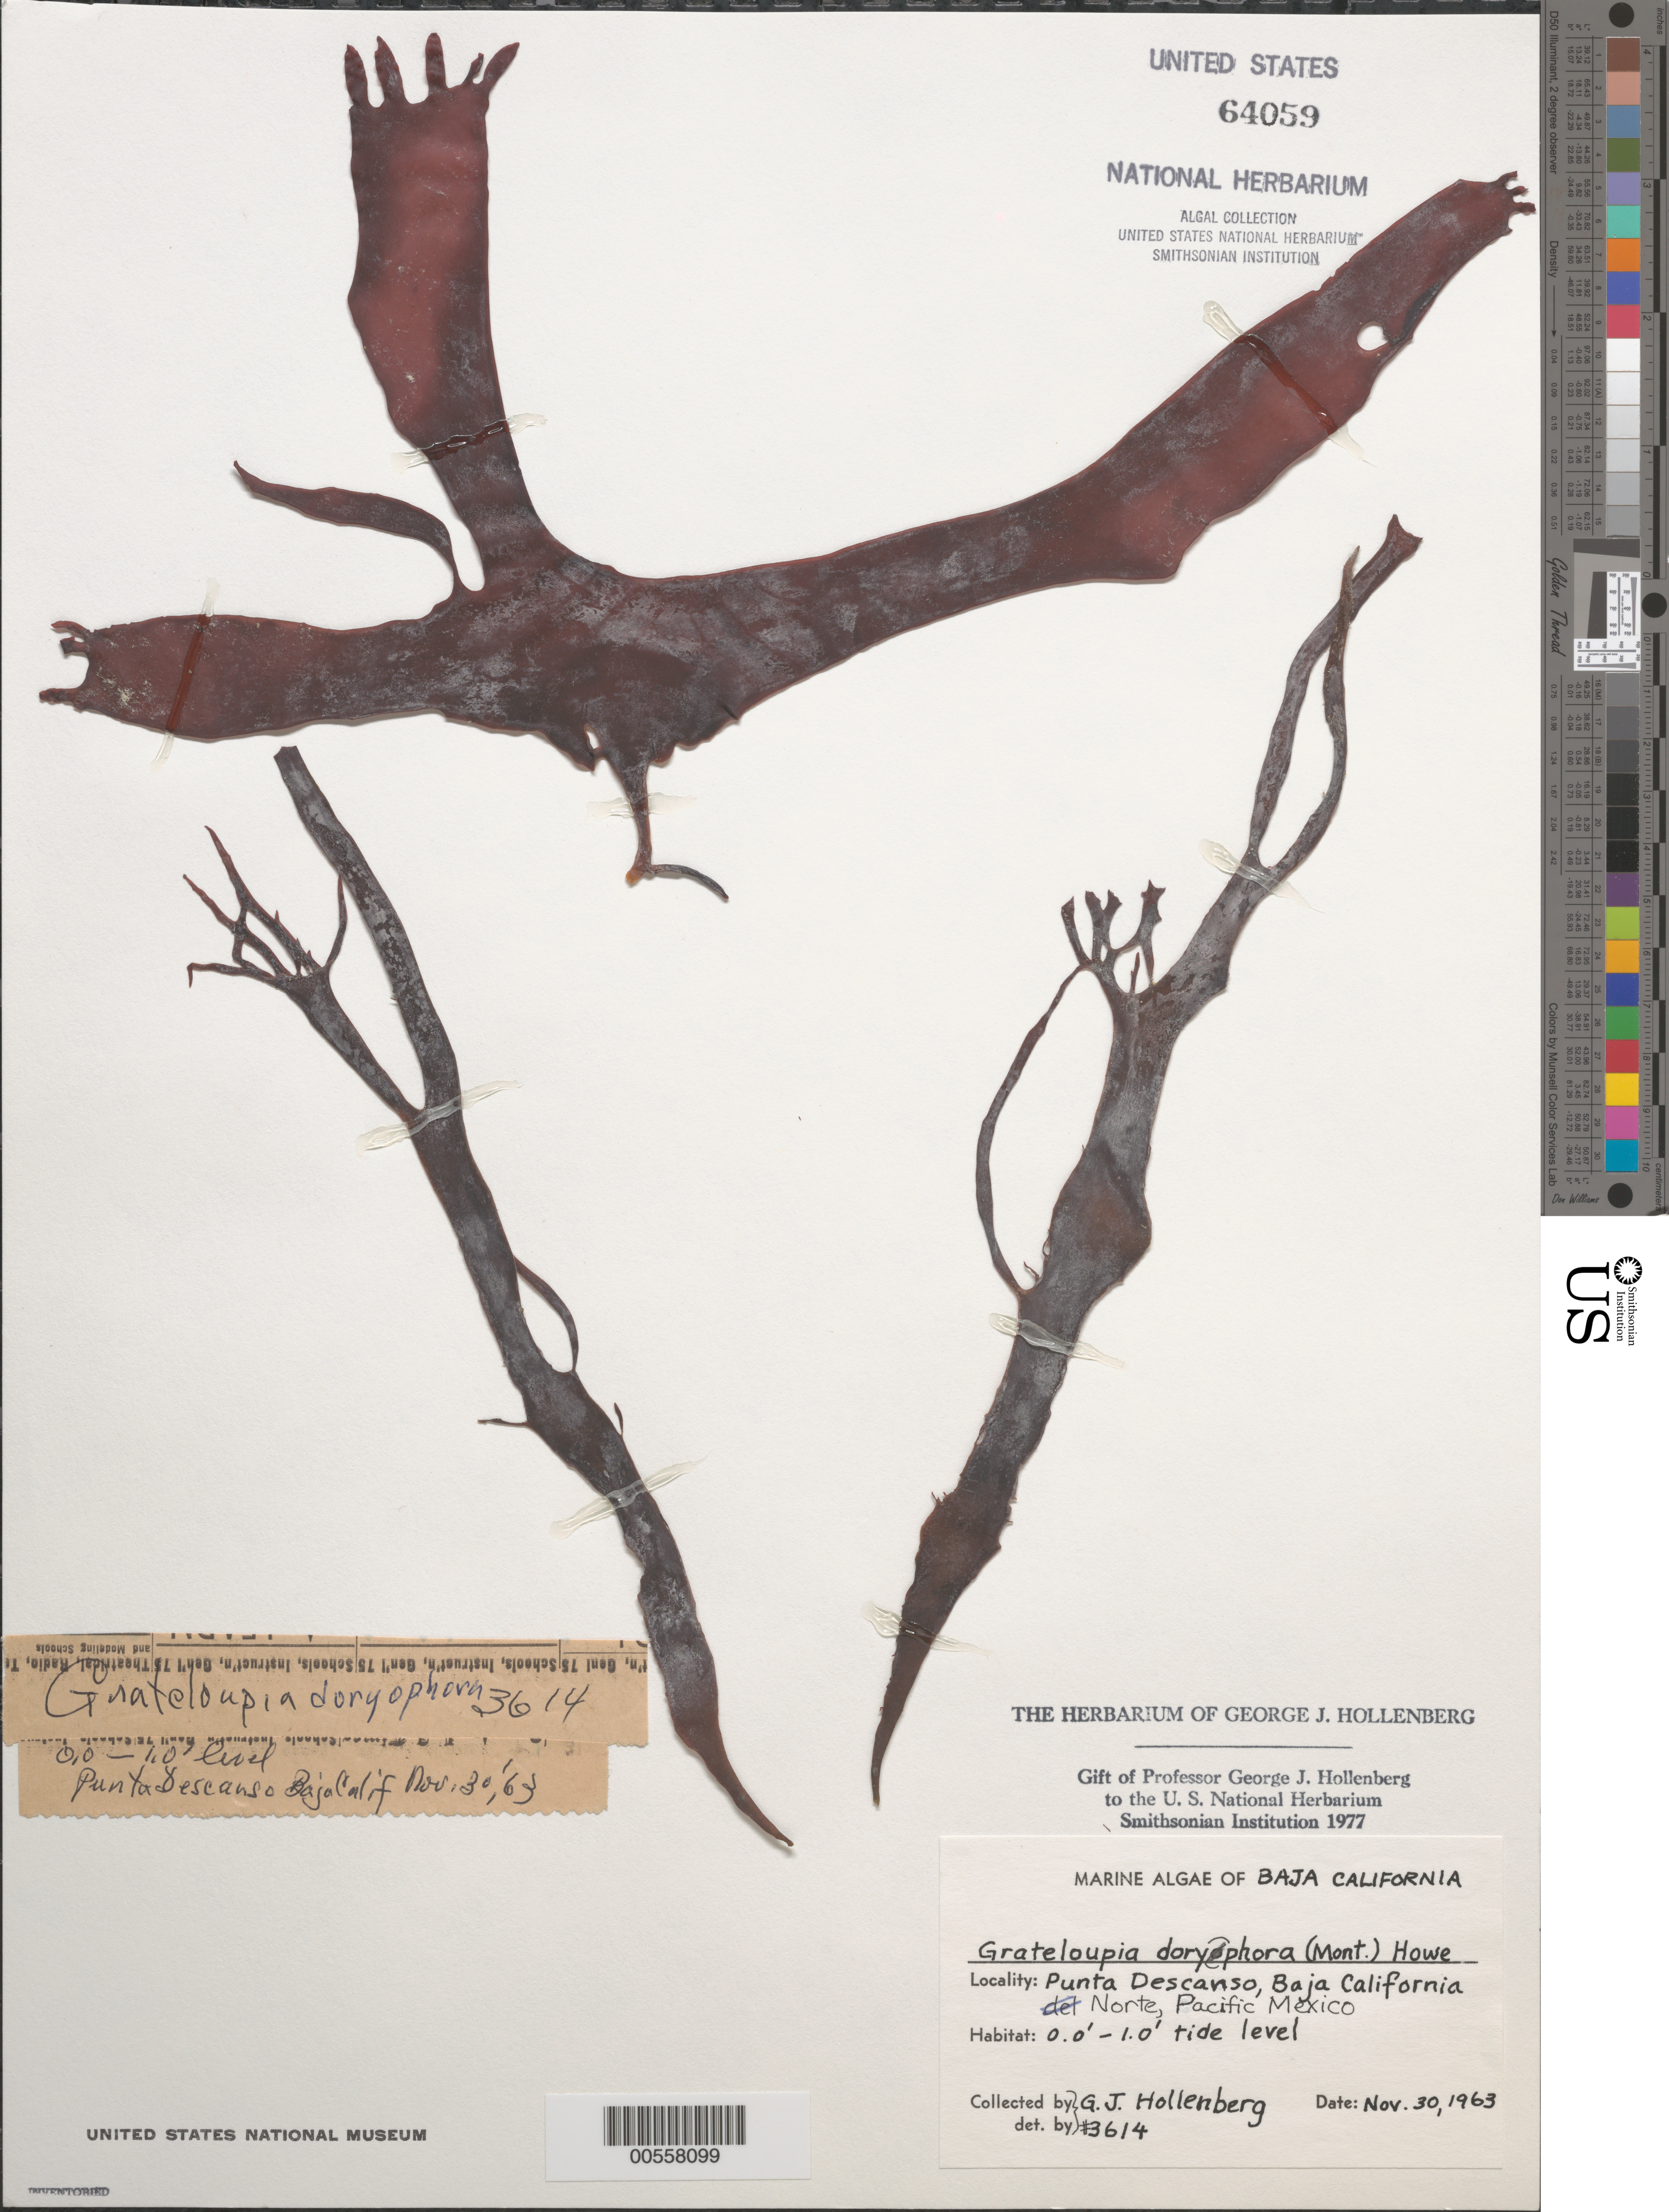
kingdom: Plantae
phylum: Rhodophyta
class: Florideophyceae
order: Halymeniales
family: Halymeniaceae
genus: Grateloupia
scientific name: Grateloupia doryphora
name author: (Mont.) Howe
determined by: Hollenberg, George J.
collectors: G. Hollenberg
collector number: GJH 3614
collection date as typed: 30 Nov 1963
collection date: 1963-11-30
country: Mexico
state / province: Baja California Norte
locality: Punta Descanso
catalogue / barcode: US 64059